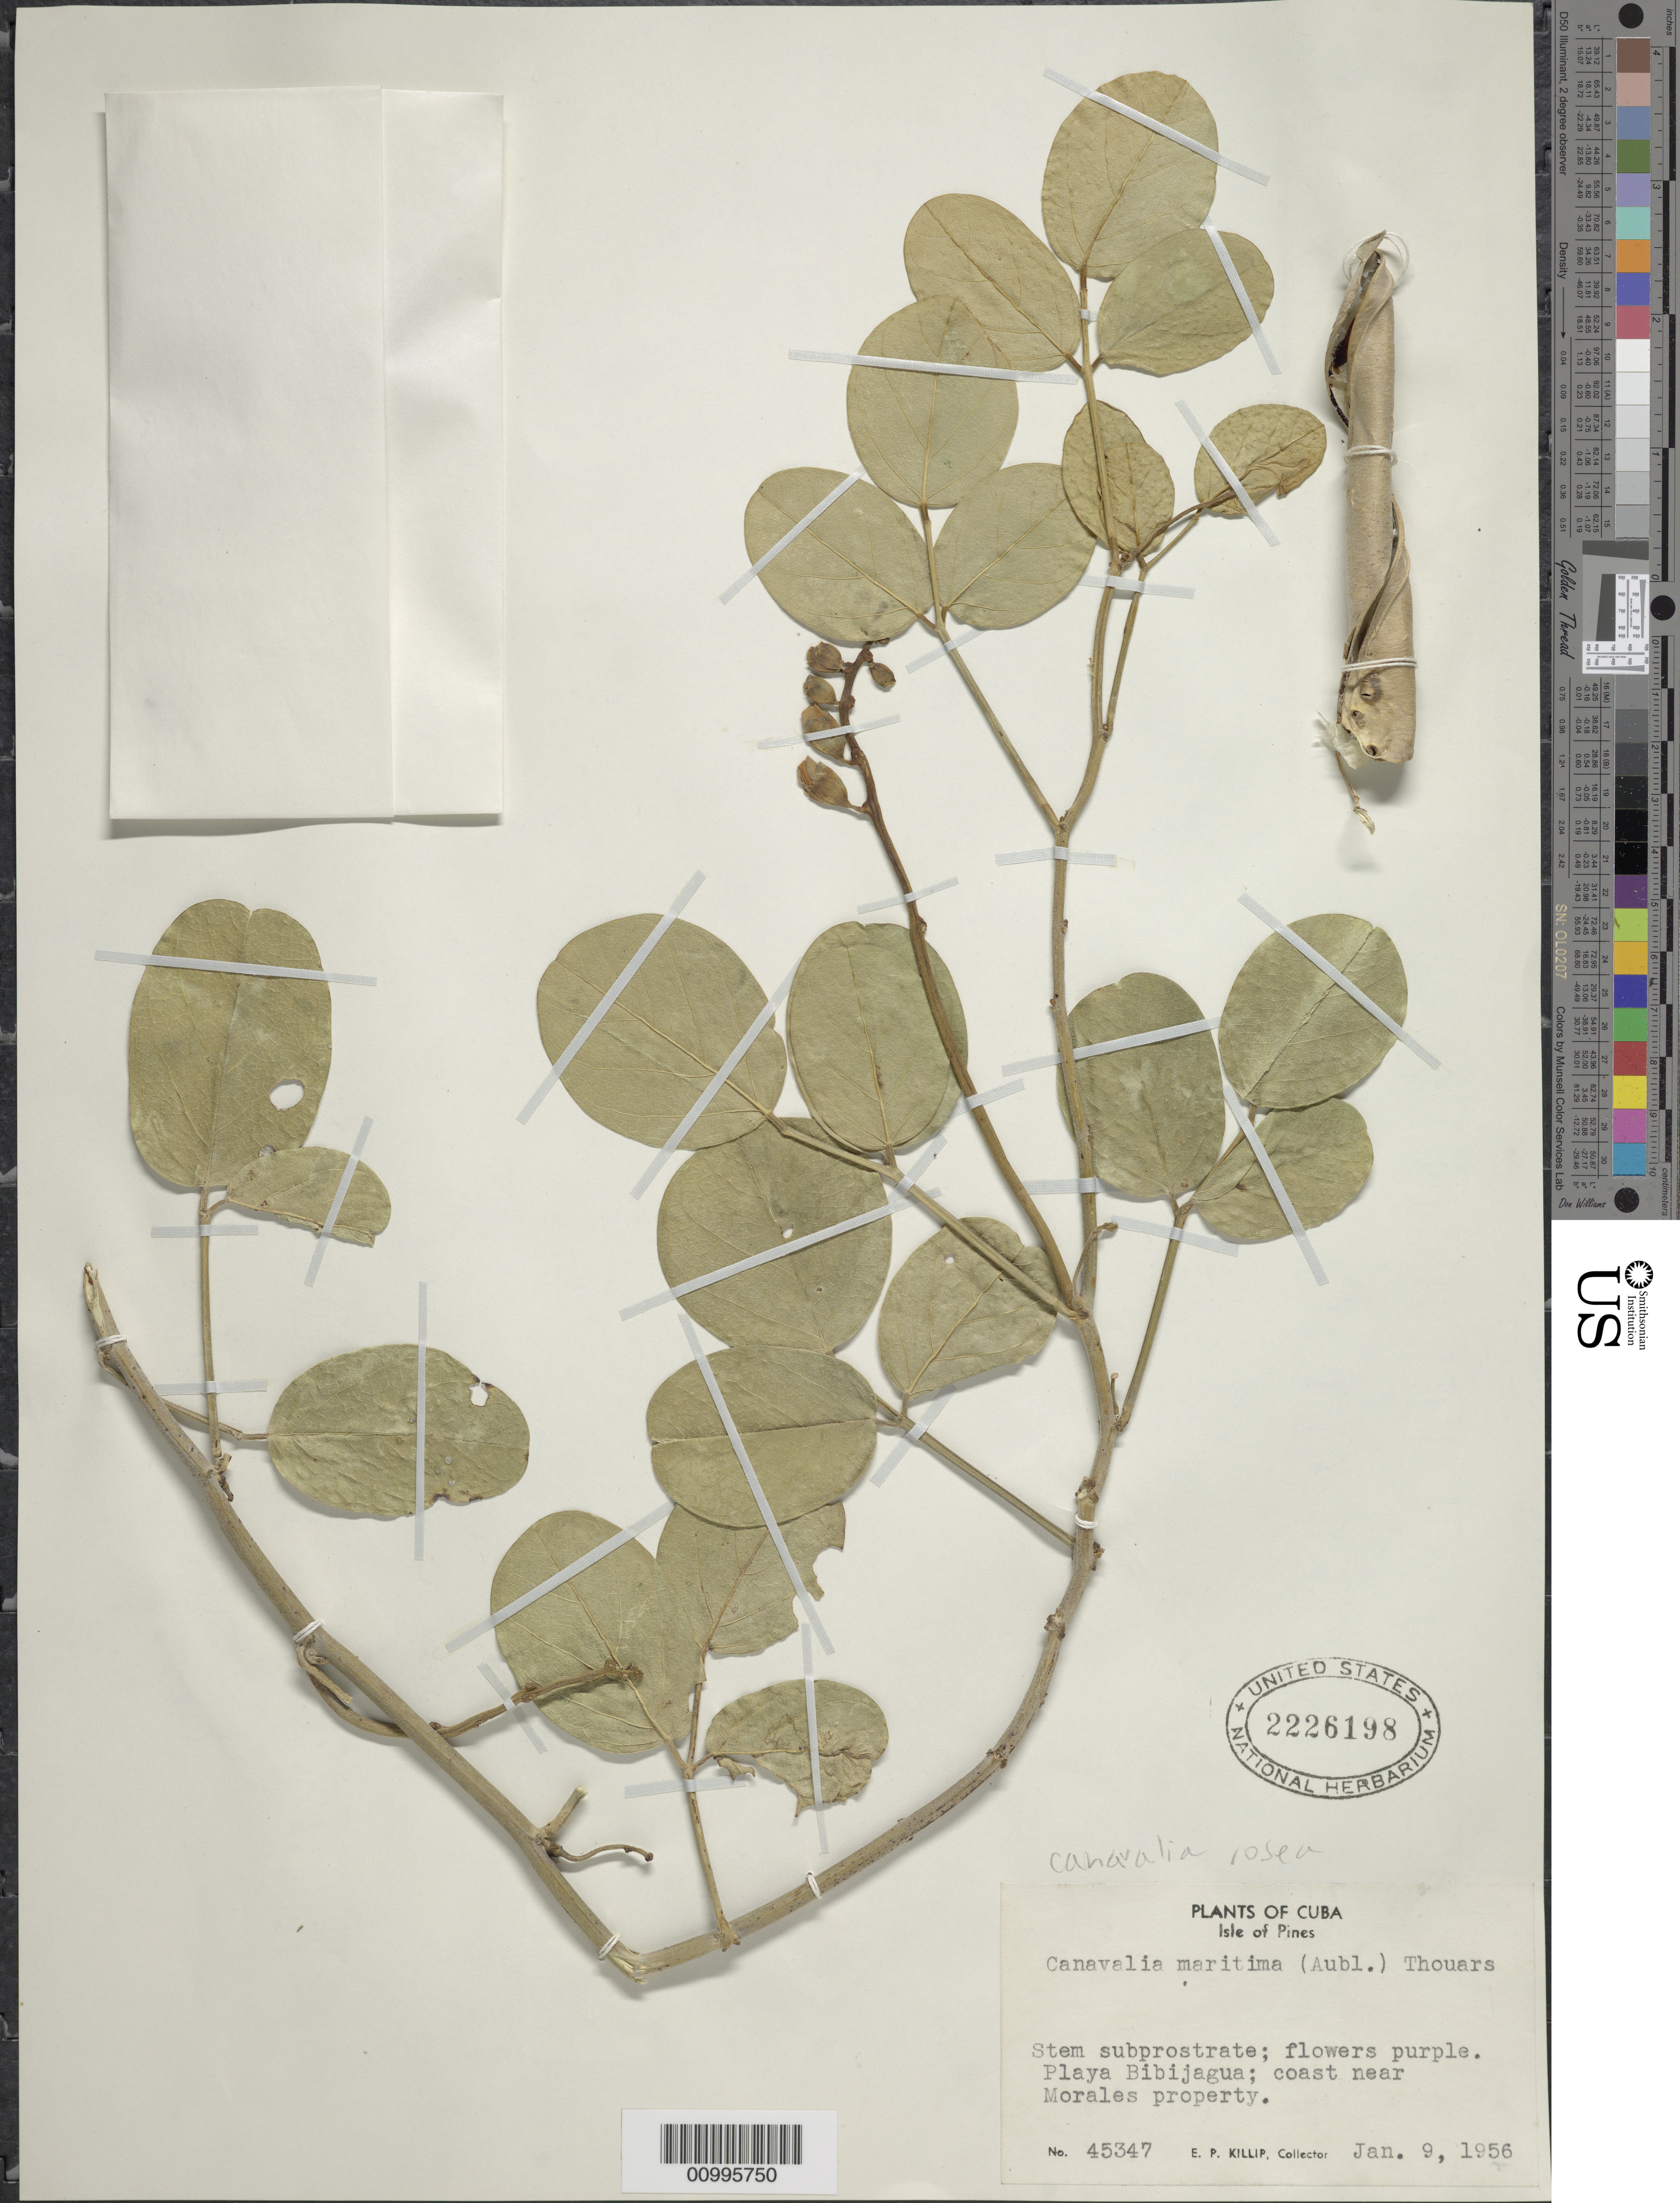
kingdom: Plantae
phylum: Tracheophyta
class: Magnoliopsida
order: Fabales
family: Fabaceae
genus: Canavalia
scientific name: Canavalia rosea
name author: (Sw.) DC.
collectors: E. P. Killip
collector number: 45347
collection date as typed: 09 Jan 1956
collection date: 1956-01-09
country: Cuba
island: Isla de la Juventud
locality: Playa Bibijagua; coast near Morales property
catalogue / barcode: US 2226198